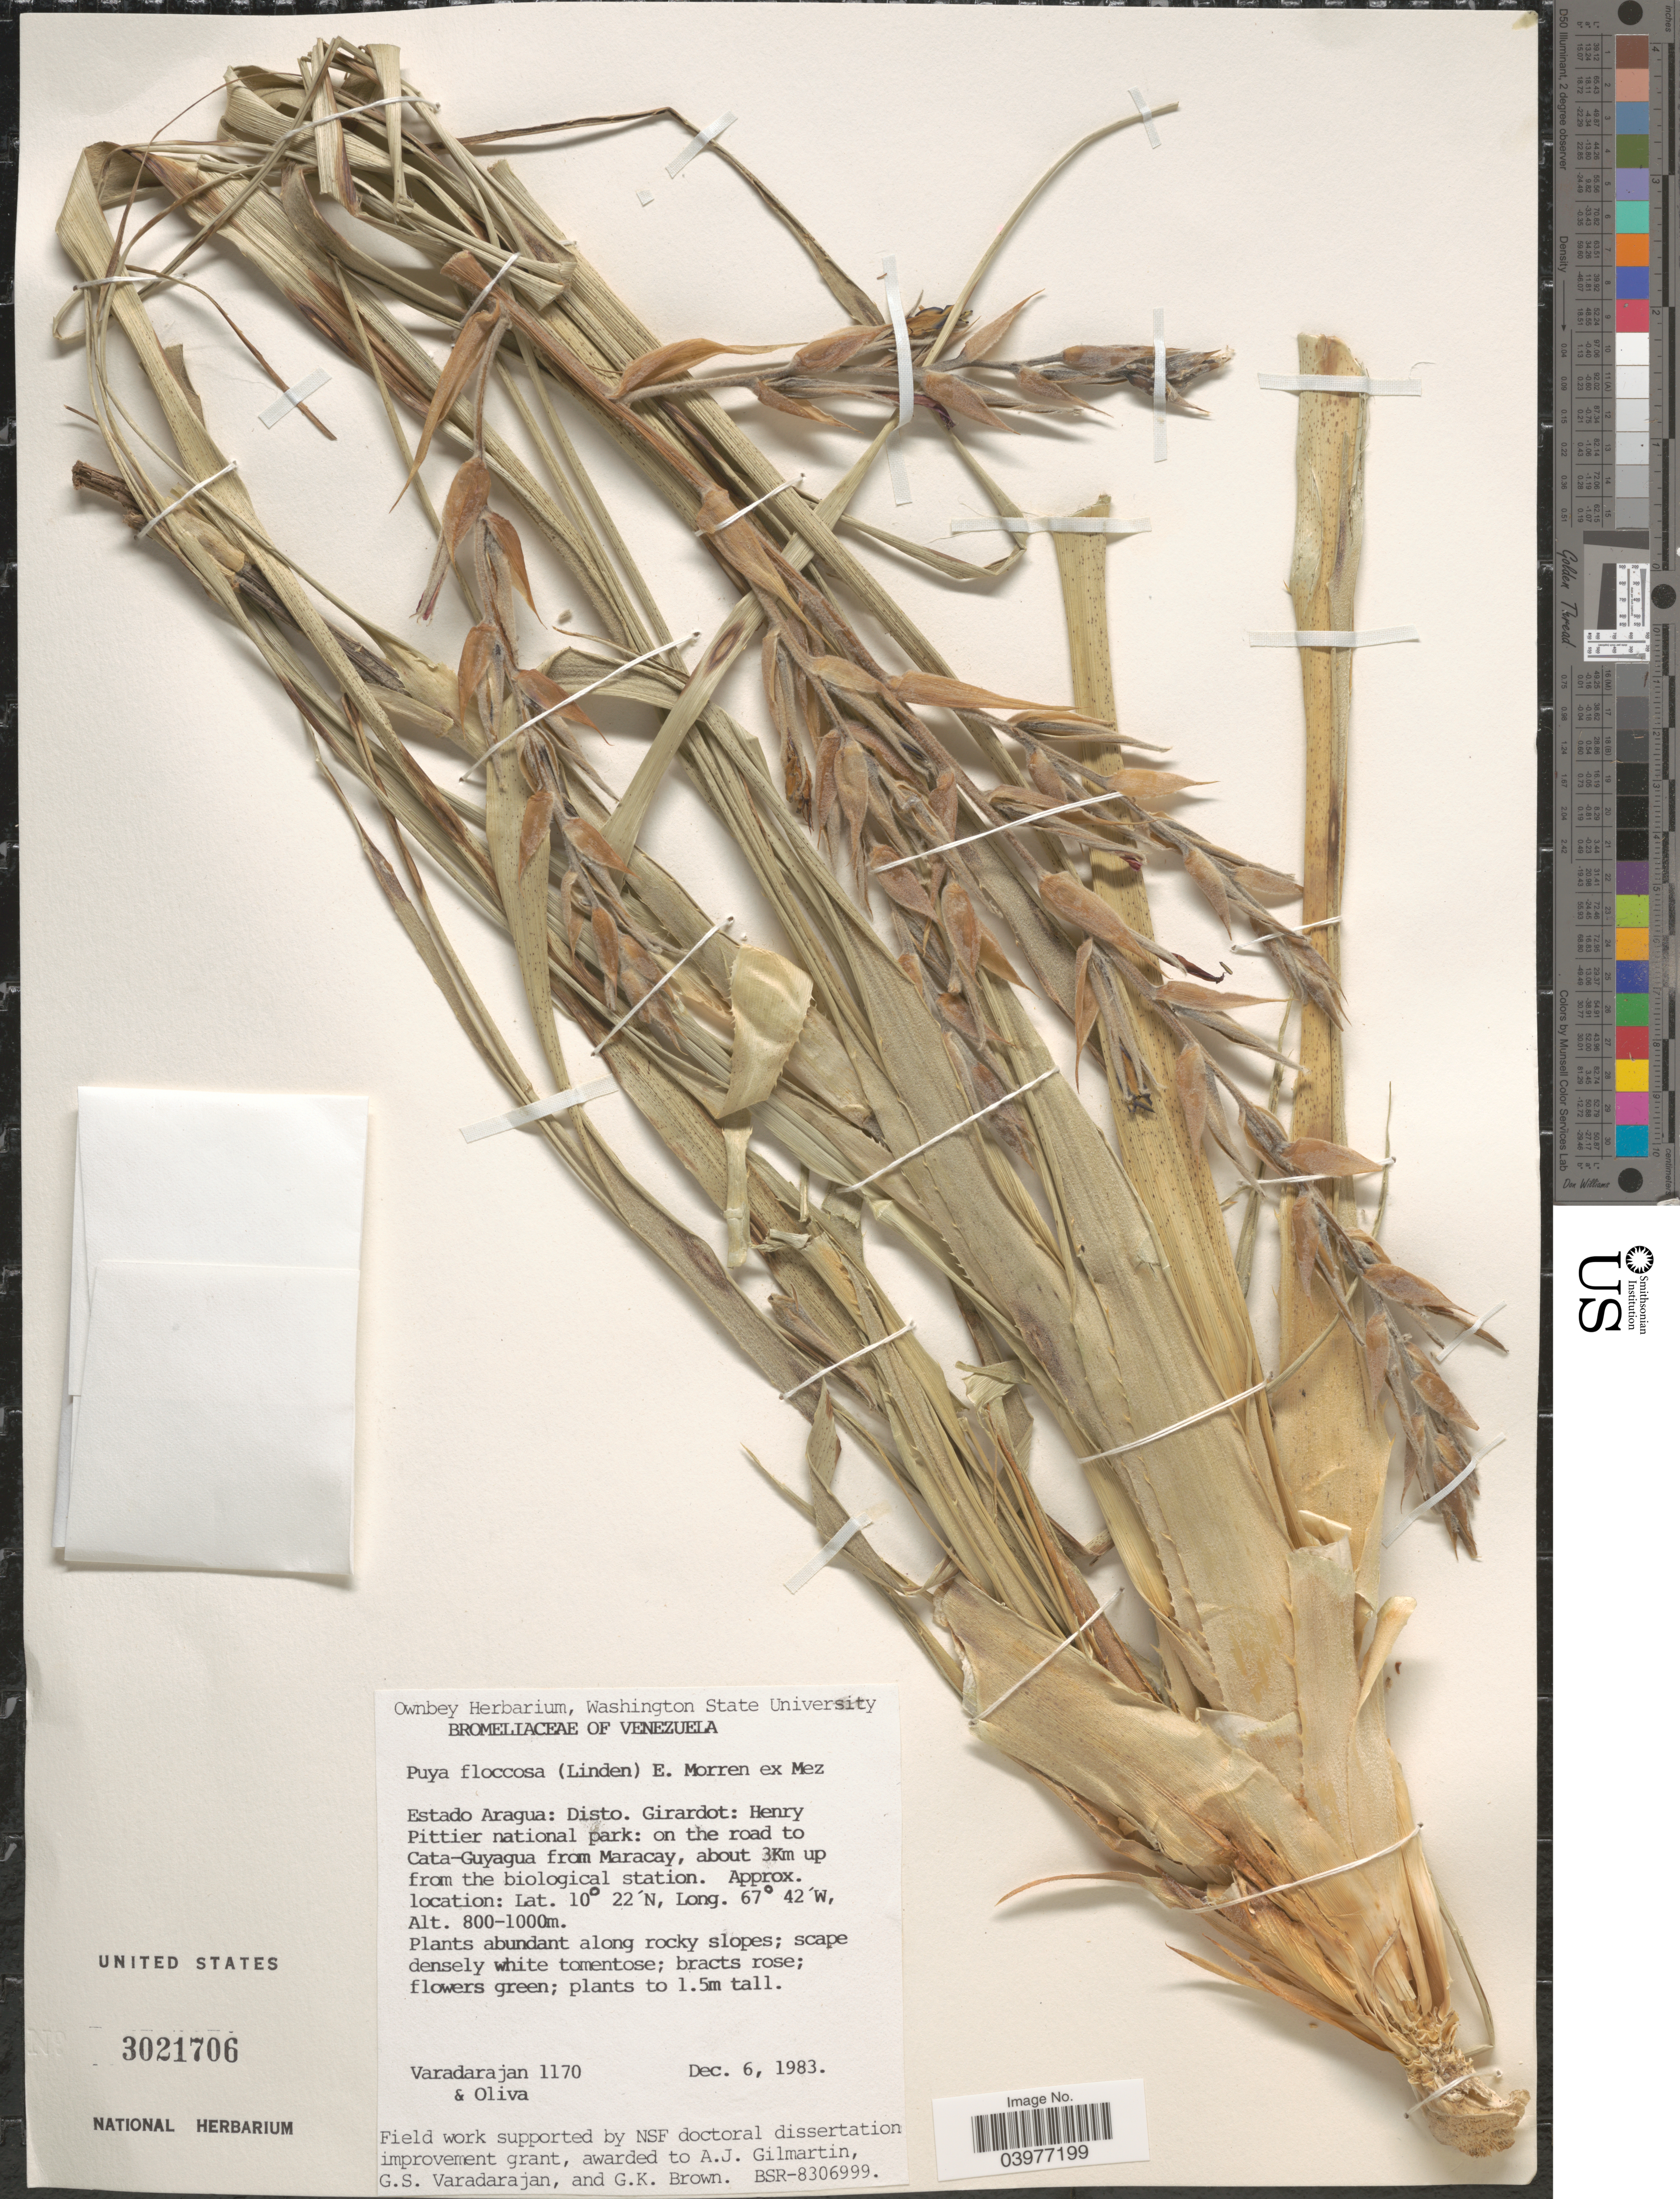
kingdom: Plantae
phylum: Tracheophyta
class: Liliopsida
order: Poales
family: Bromeliaceae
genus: Puya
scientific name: Puya floccosa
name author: (Linden) É. Morren ex Mez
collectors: G. S. Varadarajan & -. Oliva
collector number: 1170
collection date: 1983-12-06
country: Venezuela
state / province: Aragua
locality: Disto. Girardot: Henry Pittier national park: on the road to Cata-Guyagua from Maracay, about 3Km up from the biological station.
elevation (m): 800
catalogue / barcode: US 3021706